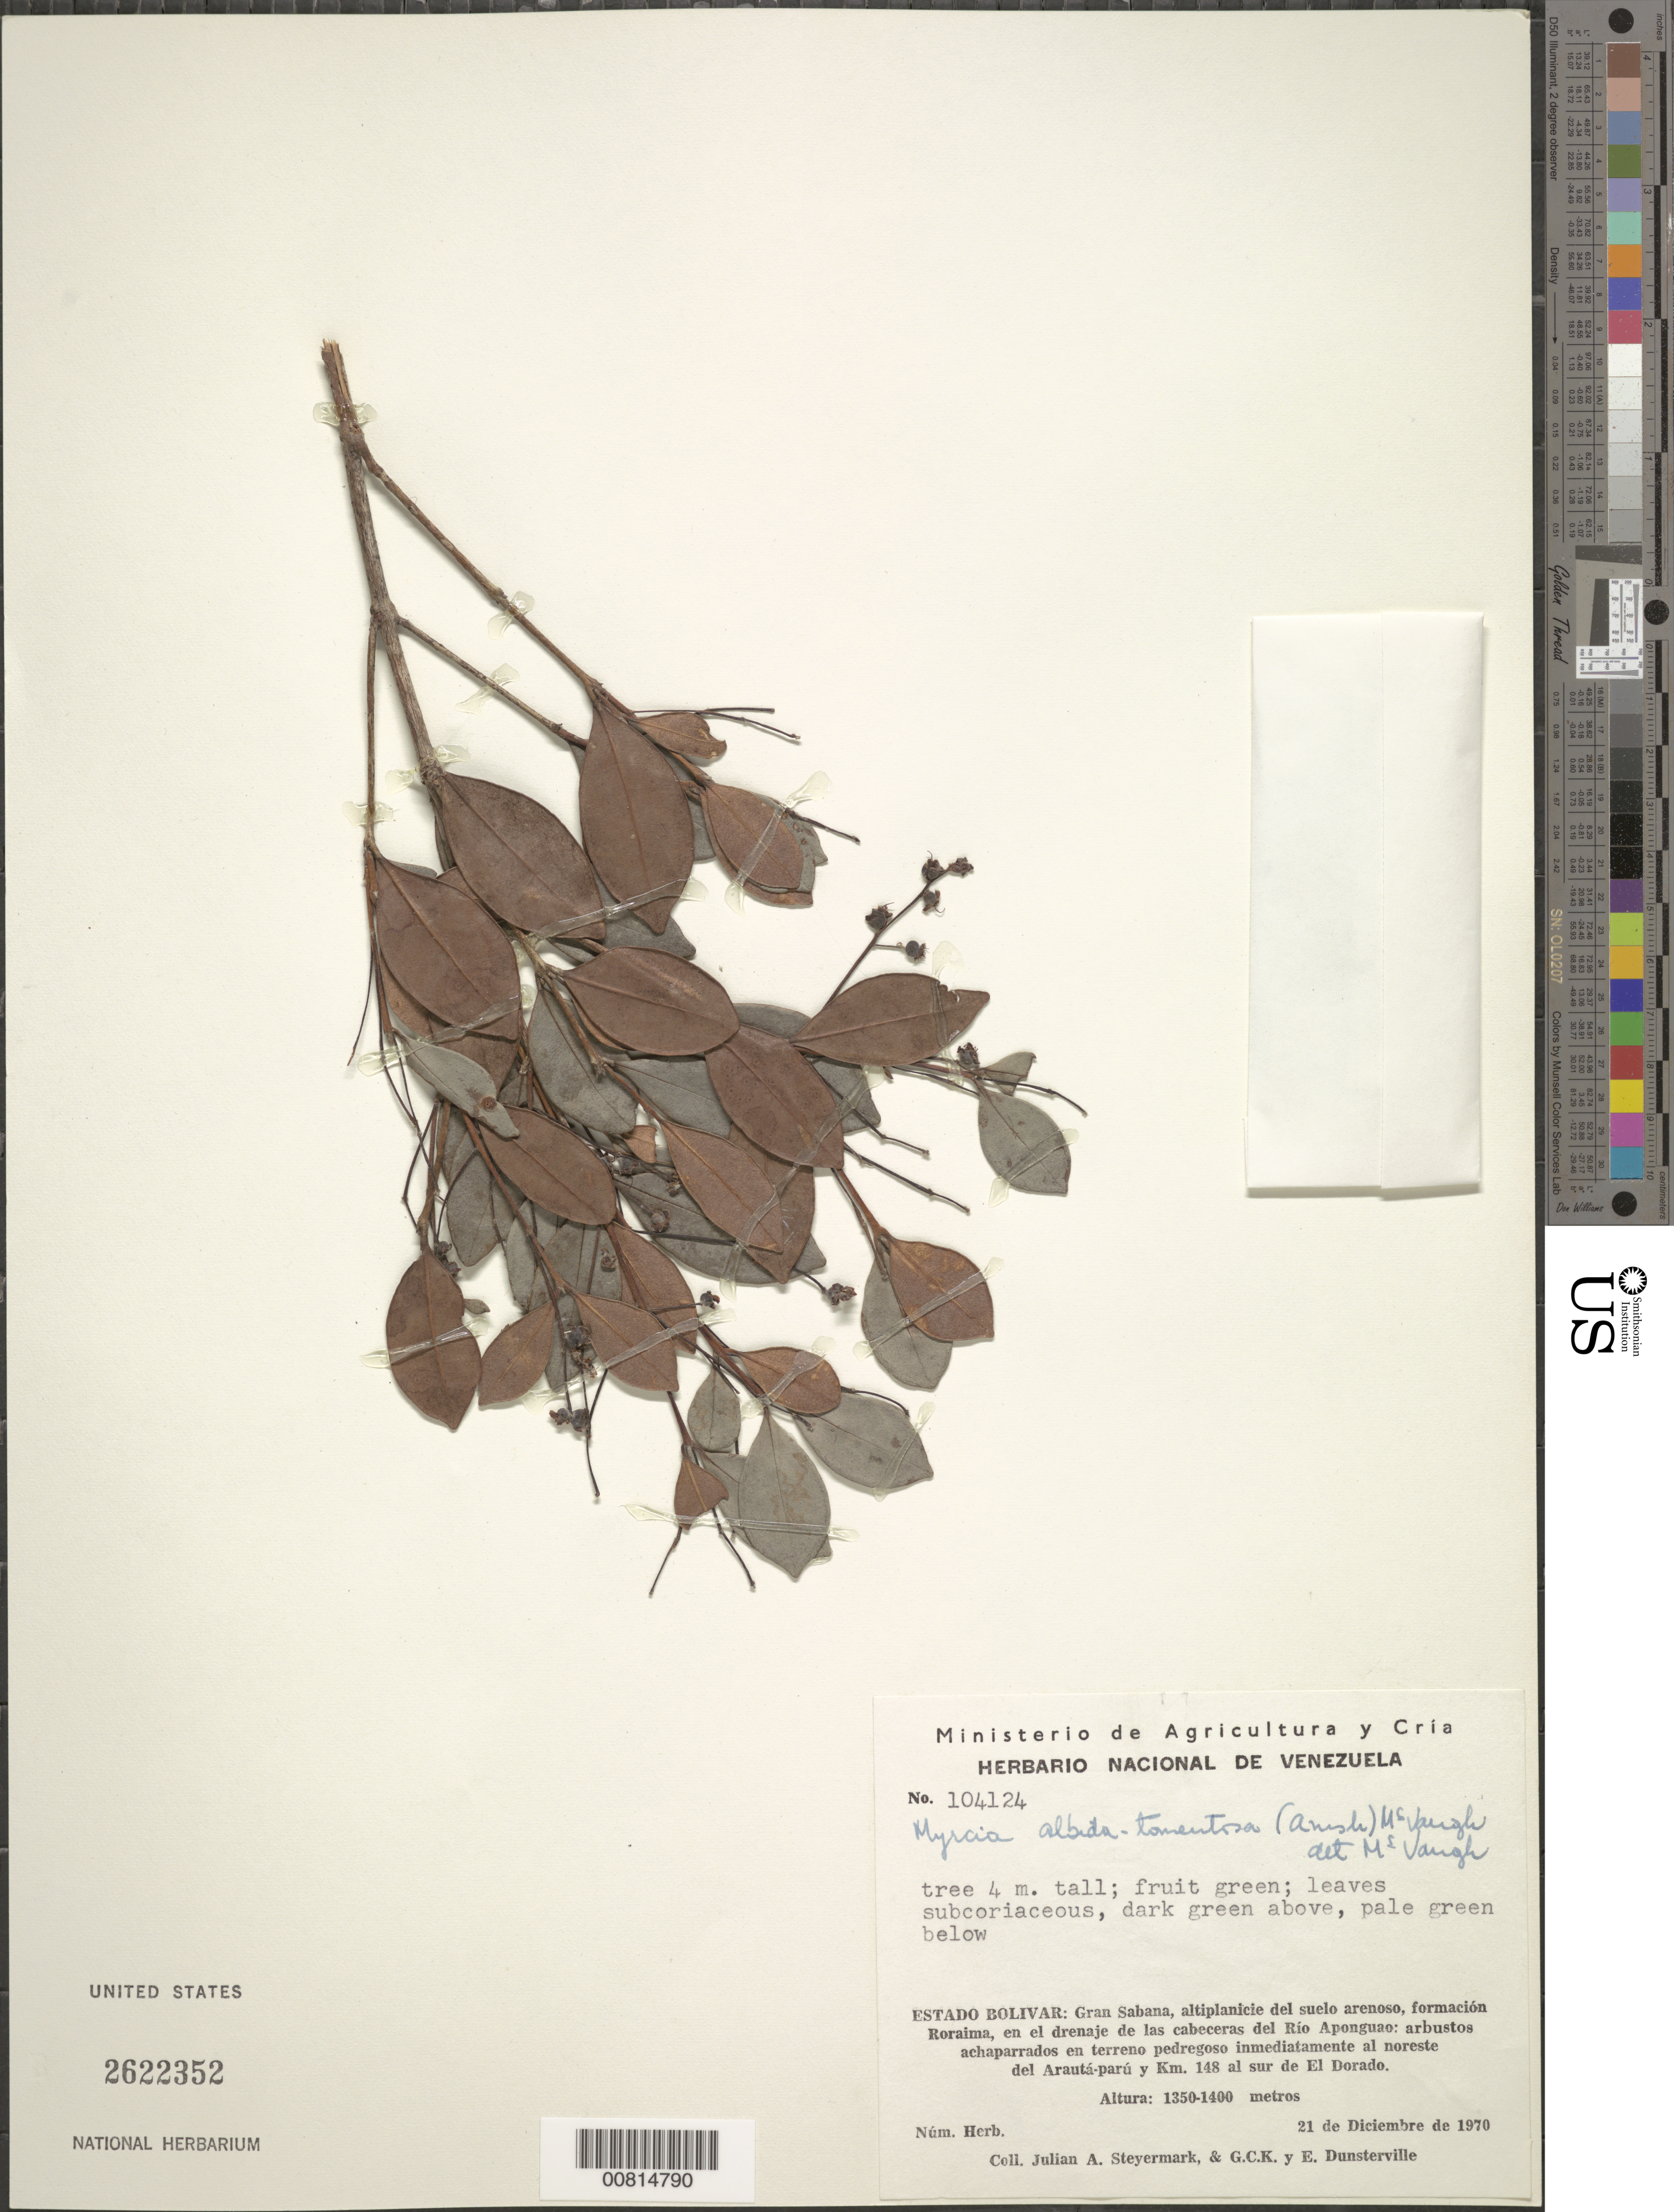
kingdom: Plantae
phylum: Tracheophyta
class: Magnoliopsida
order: Myrtales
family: Myrtaceae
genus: Myrcia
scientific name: Myrcia albidotomentosa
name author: (Amshoff) McVaugh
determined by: McVaugh, R.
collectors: J. Steyermark, G. C. K. Dunsterville & E. Dunsterville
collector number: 104124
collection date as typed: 21-Dec-70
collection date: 1970-12-21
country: Venezuela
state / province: Bolívar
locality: Gran Sabana, formación Roraima, drenaje de Río Aponguao, NE Arautá-parú y km 148 S de El Dorado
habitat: Arbustos achaparrados en terreno pedregoso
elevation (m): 1350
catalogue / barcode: US 2622352